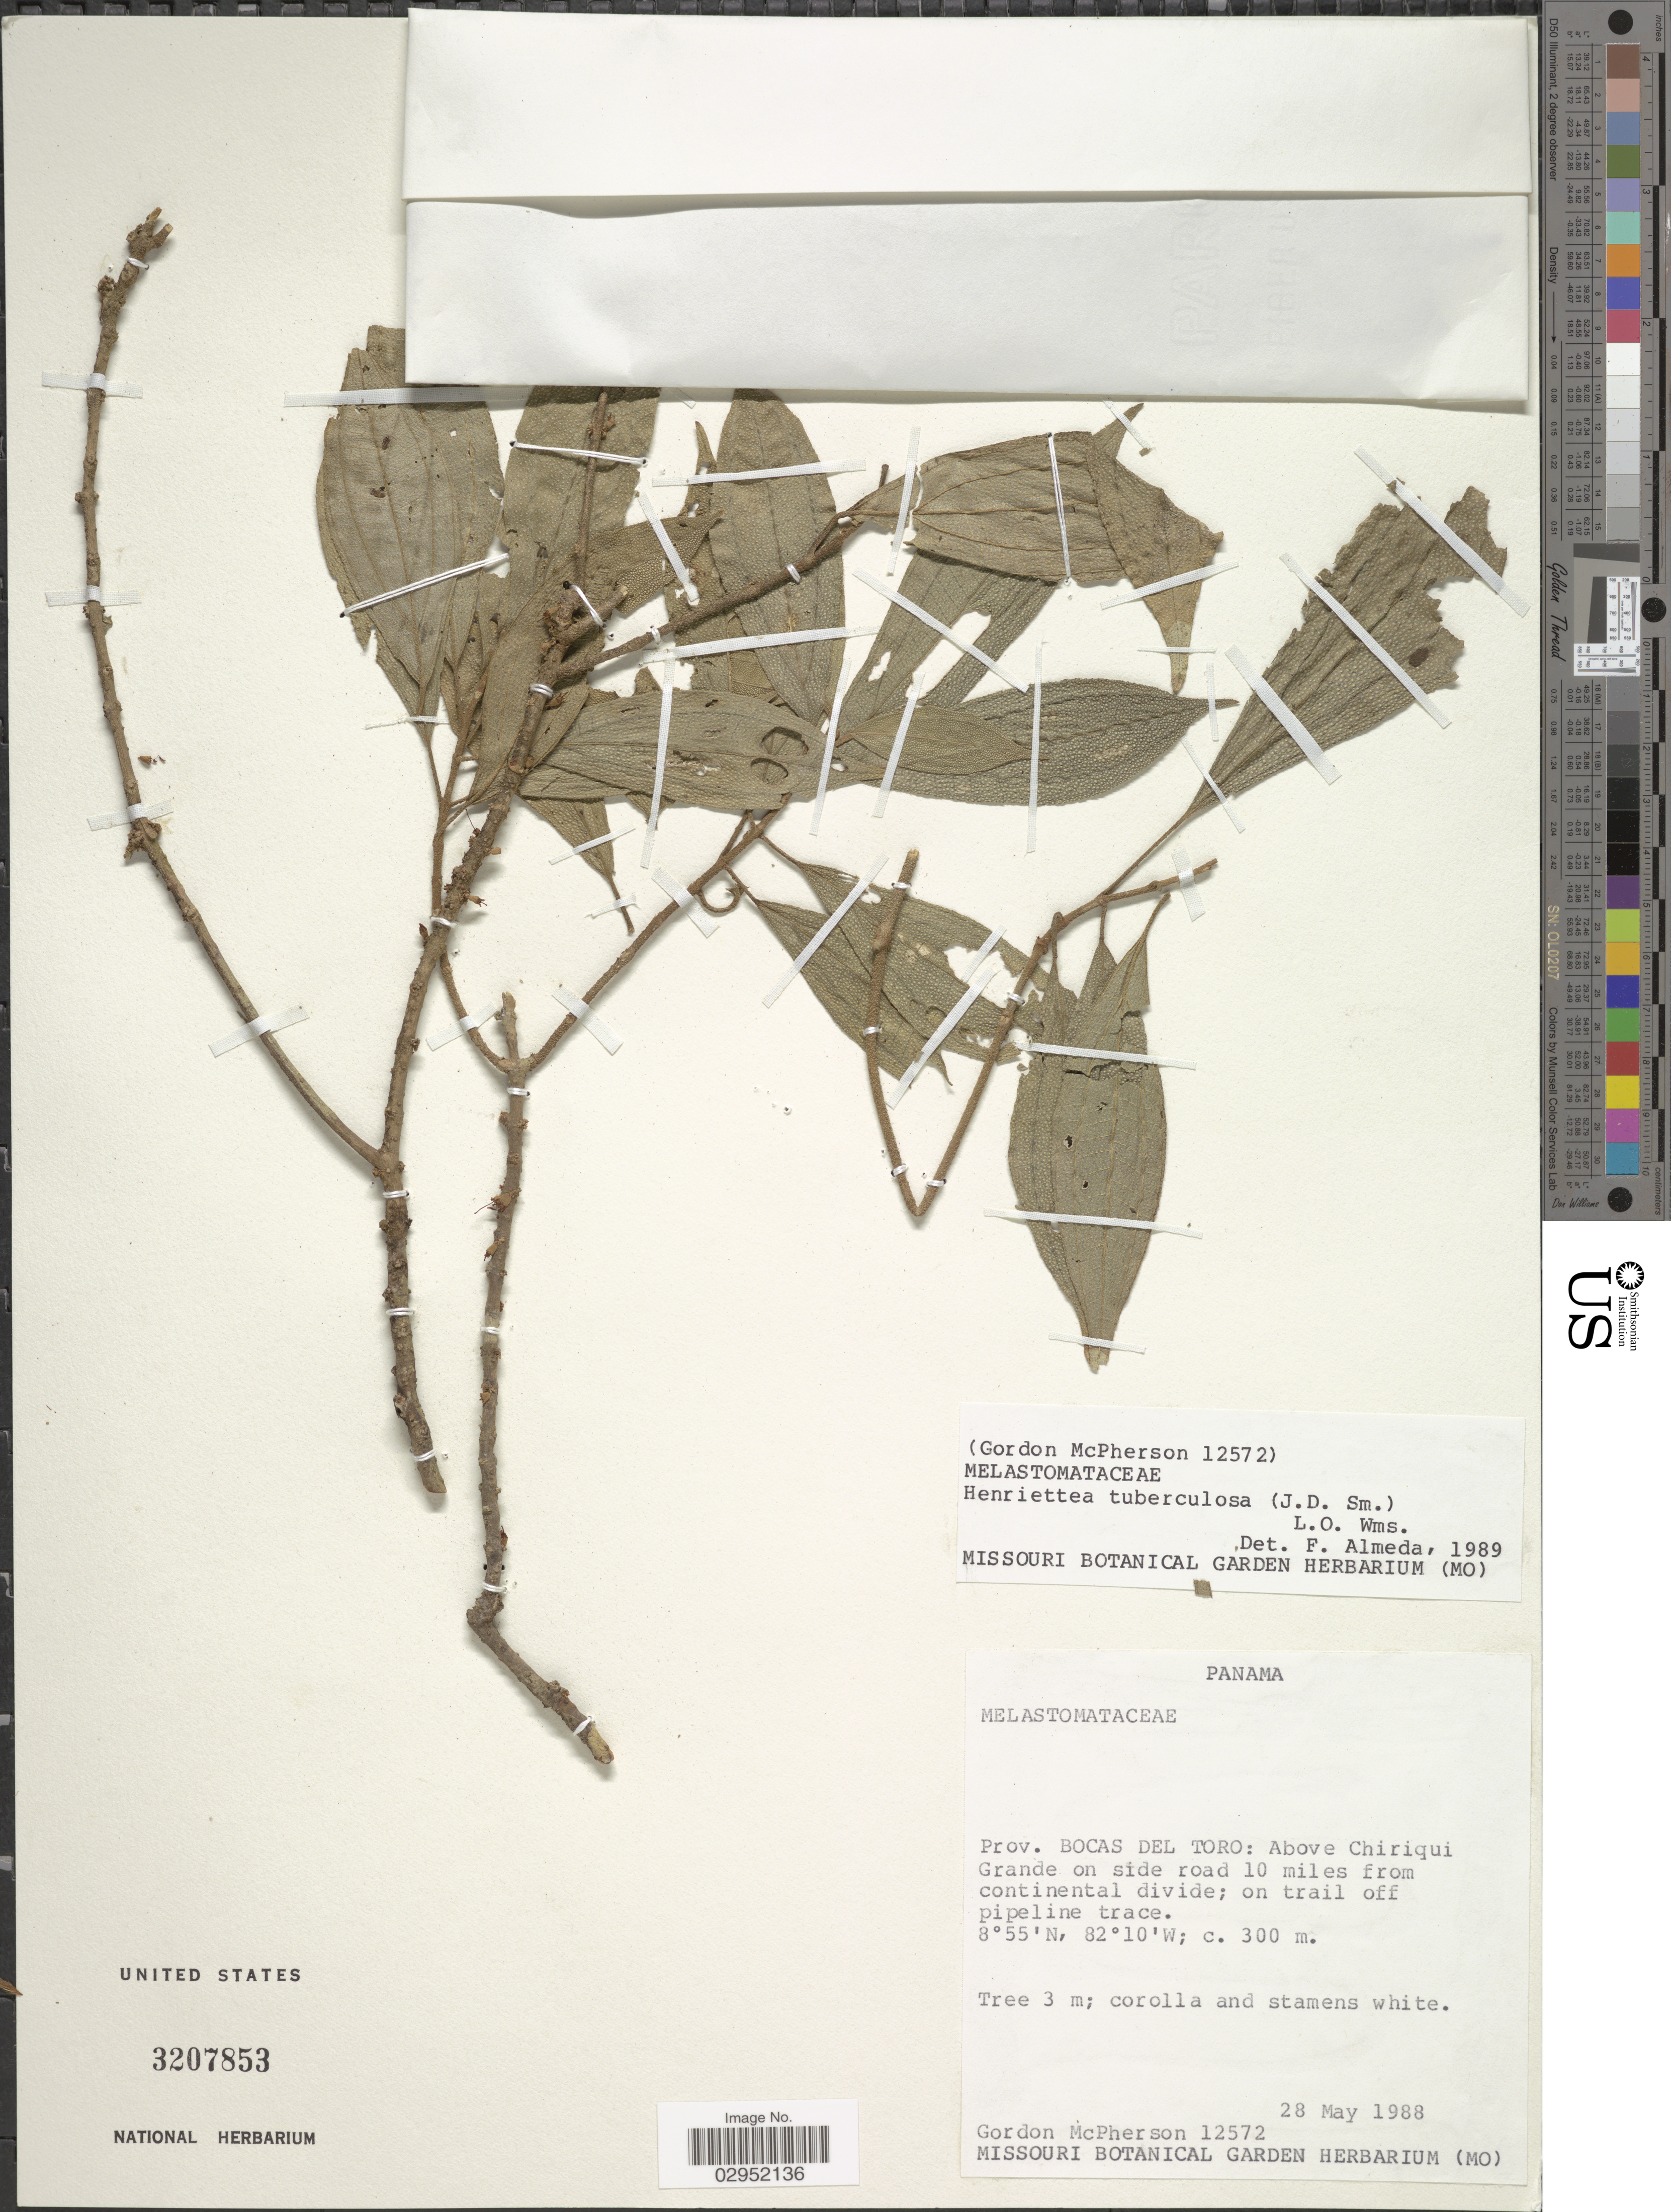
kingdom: Plantae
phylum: Tracheophyta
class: Magnoliopsida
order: Myrtales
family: Melastomataceae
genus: Henriettea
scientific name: Henriettea tuberculosa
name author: (Donn. Sm.) L.O. Williams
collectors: G. D. McPherson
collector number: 12572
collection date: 1988-05-28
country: Panama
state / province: Bocas del Toro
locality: Above Chiriqui Grande on side road 10 miles from continental divide; on trail off pipeline trace.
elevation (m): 300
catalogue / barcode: US 3207853